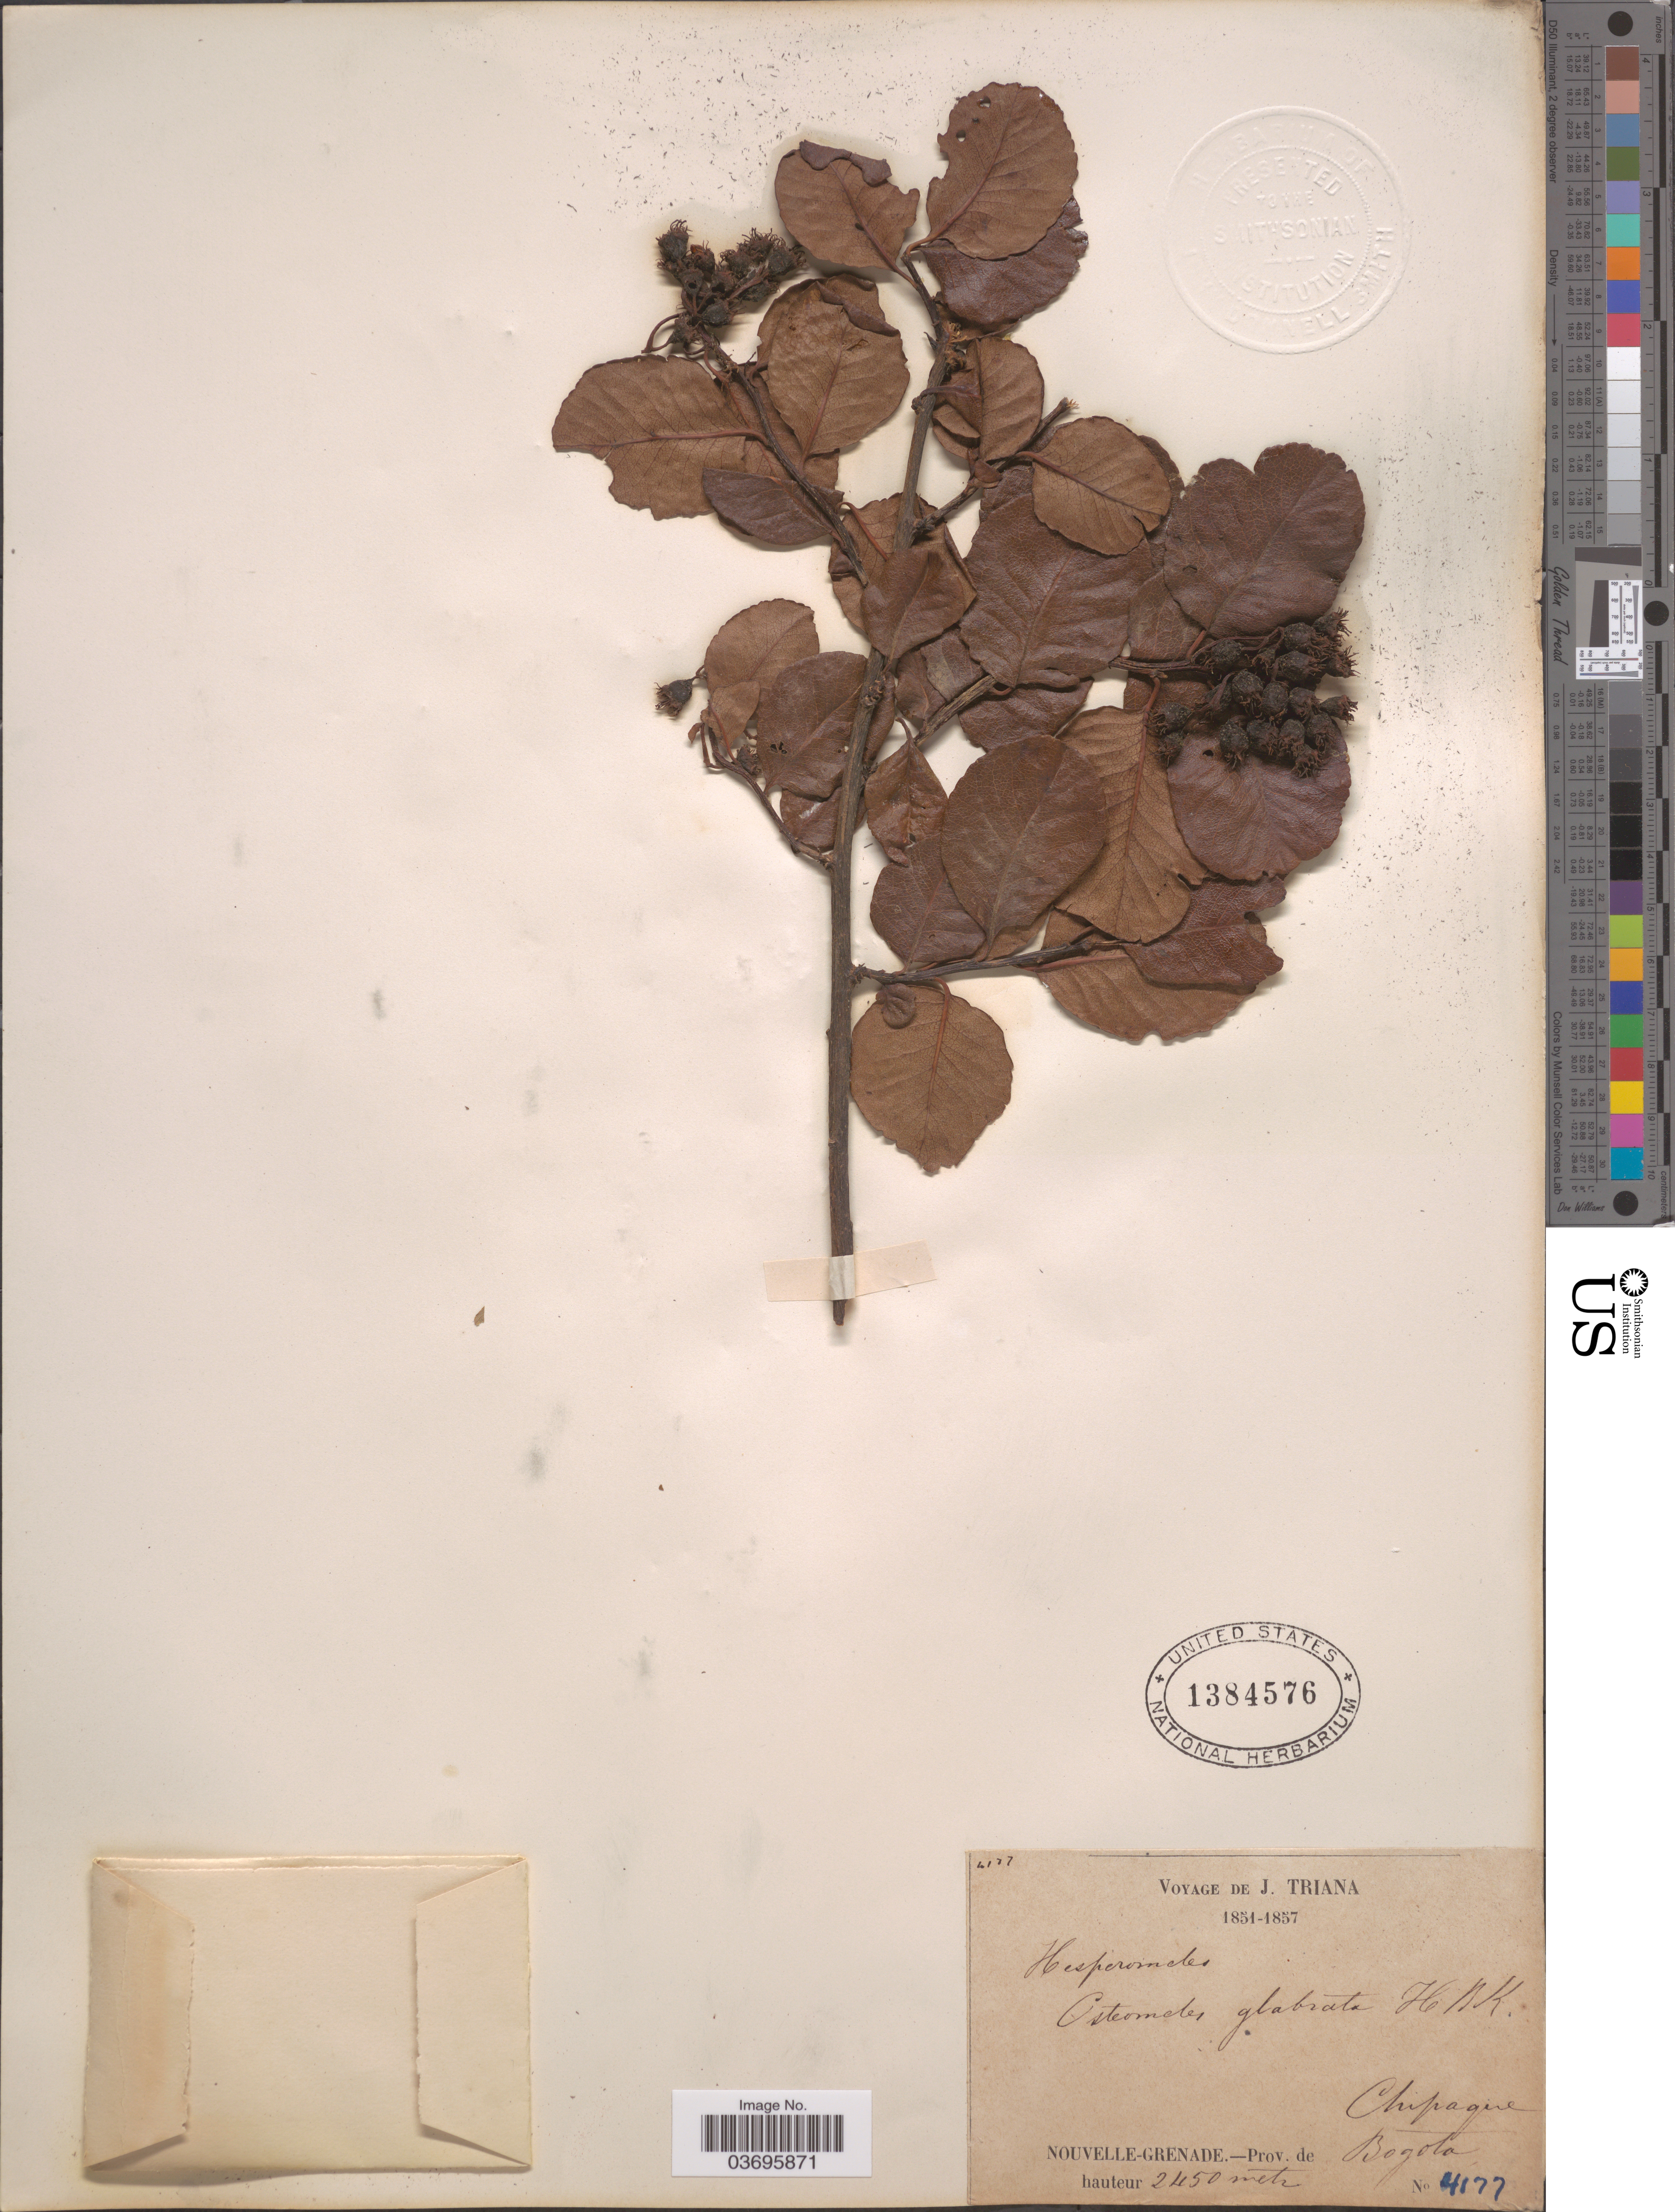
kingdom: Plantae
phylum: Tracheophyta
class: Magnoliopsida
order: Rosales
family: Rosaceae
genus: Hesperomeles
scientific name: Hesperomeles glabrata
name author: Kunth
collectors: J. Triana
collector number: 4177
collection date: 1851/1857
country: Colombia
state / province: Bogota D.C.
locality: Chipaque. Nouvelle-Grenade. -Prov. de Bogota.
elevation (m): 2450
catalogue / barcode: US 1384576